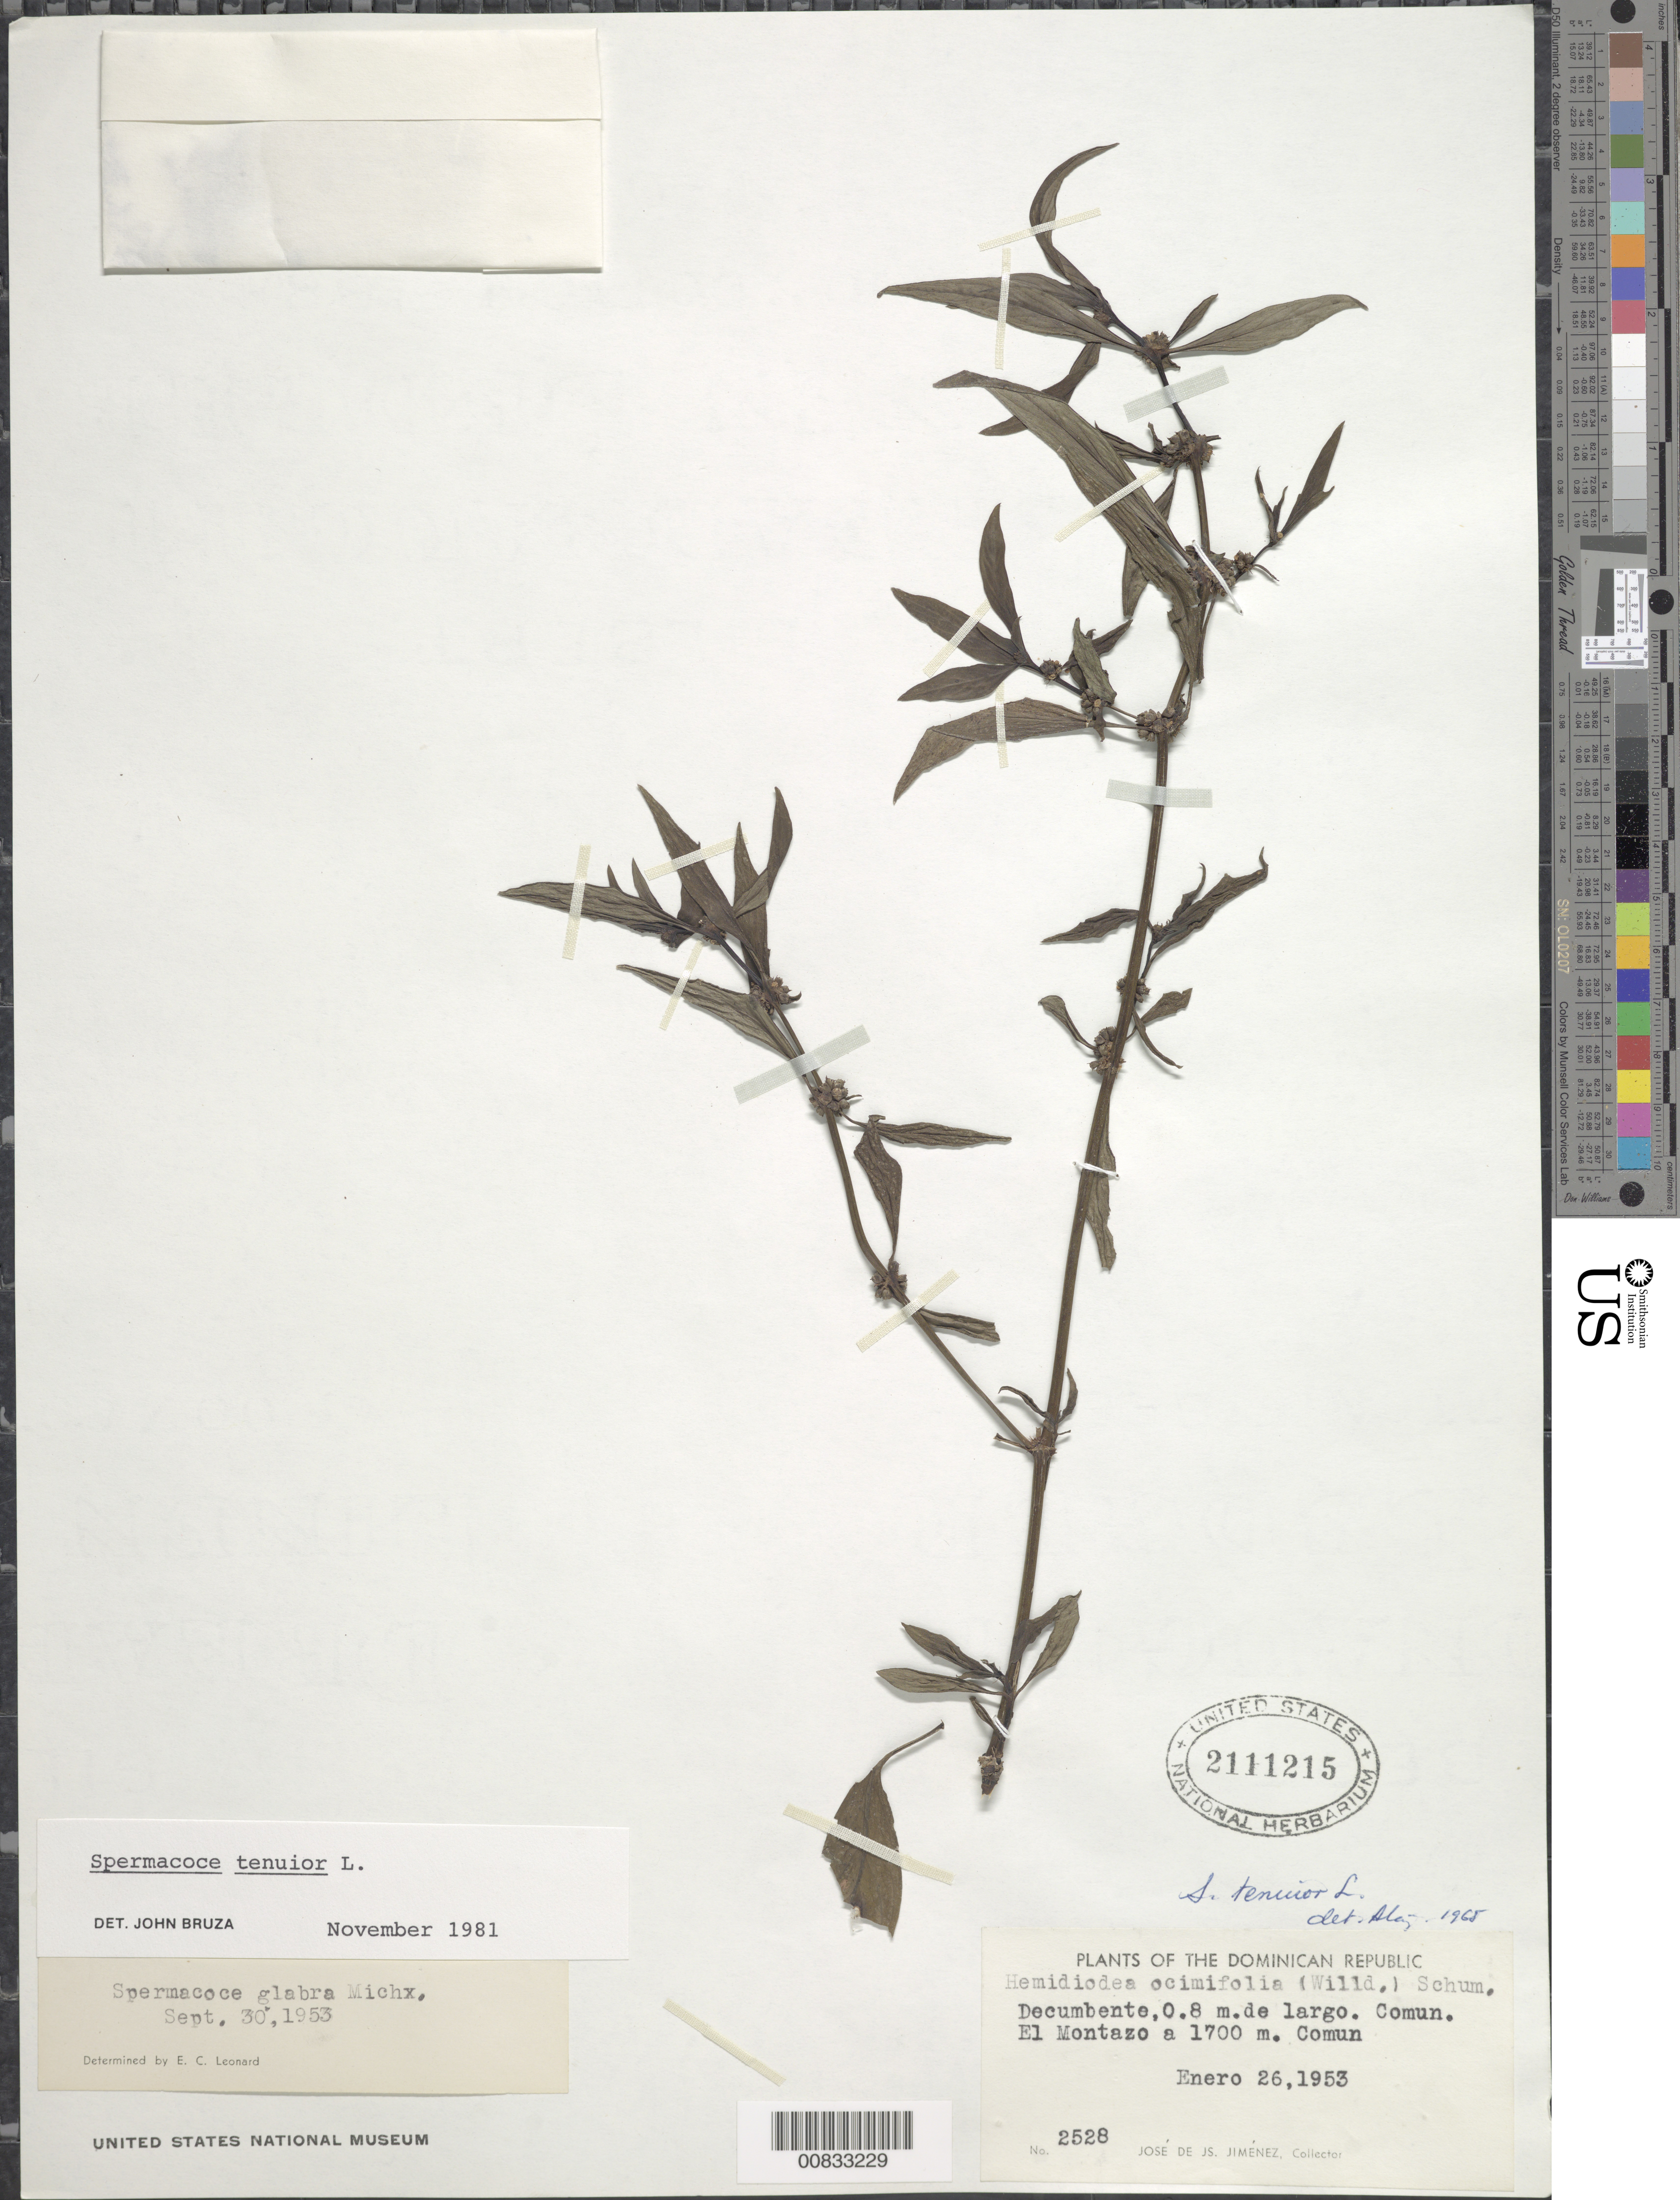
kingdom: Plantae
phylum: Tracheophyta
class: Magnoliopsida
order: Gentianales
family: Rubiaceae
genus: Spermacoce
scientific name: Spermacoce tenuior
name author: L.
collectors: J. J. Jiménez Almonte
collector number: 2528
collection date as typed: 26 Jan 1953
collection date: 1953-01-26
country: Dominican Republic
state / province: La Vega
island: Hispaniola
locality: El Montazo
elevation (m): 1700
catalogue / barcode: US 2111215